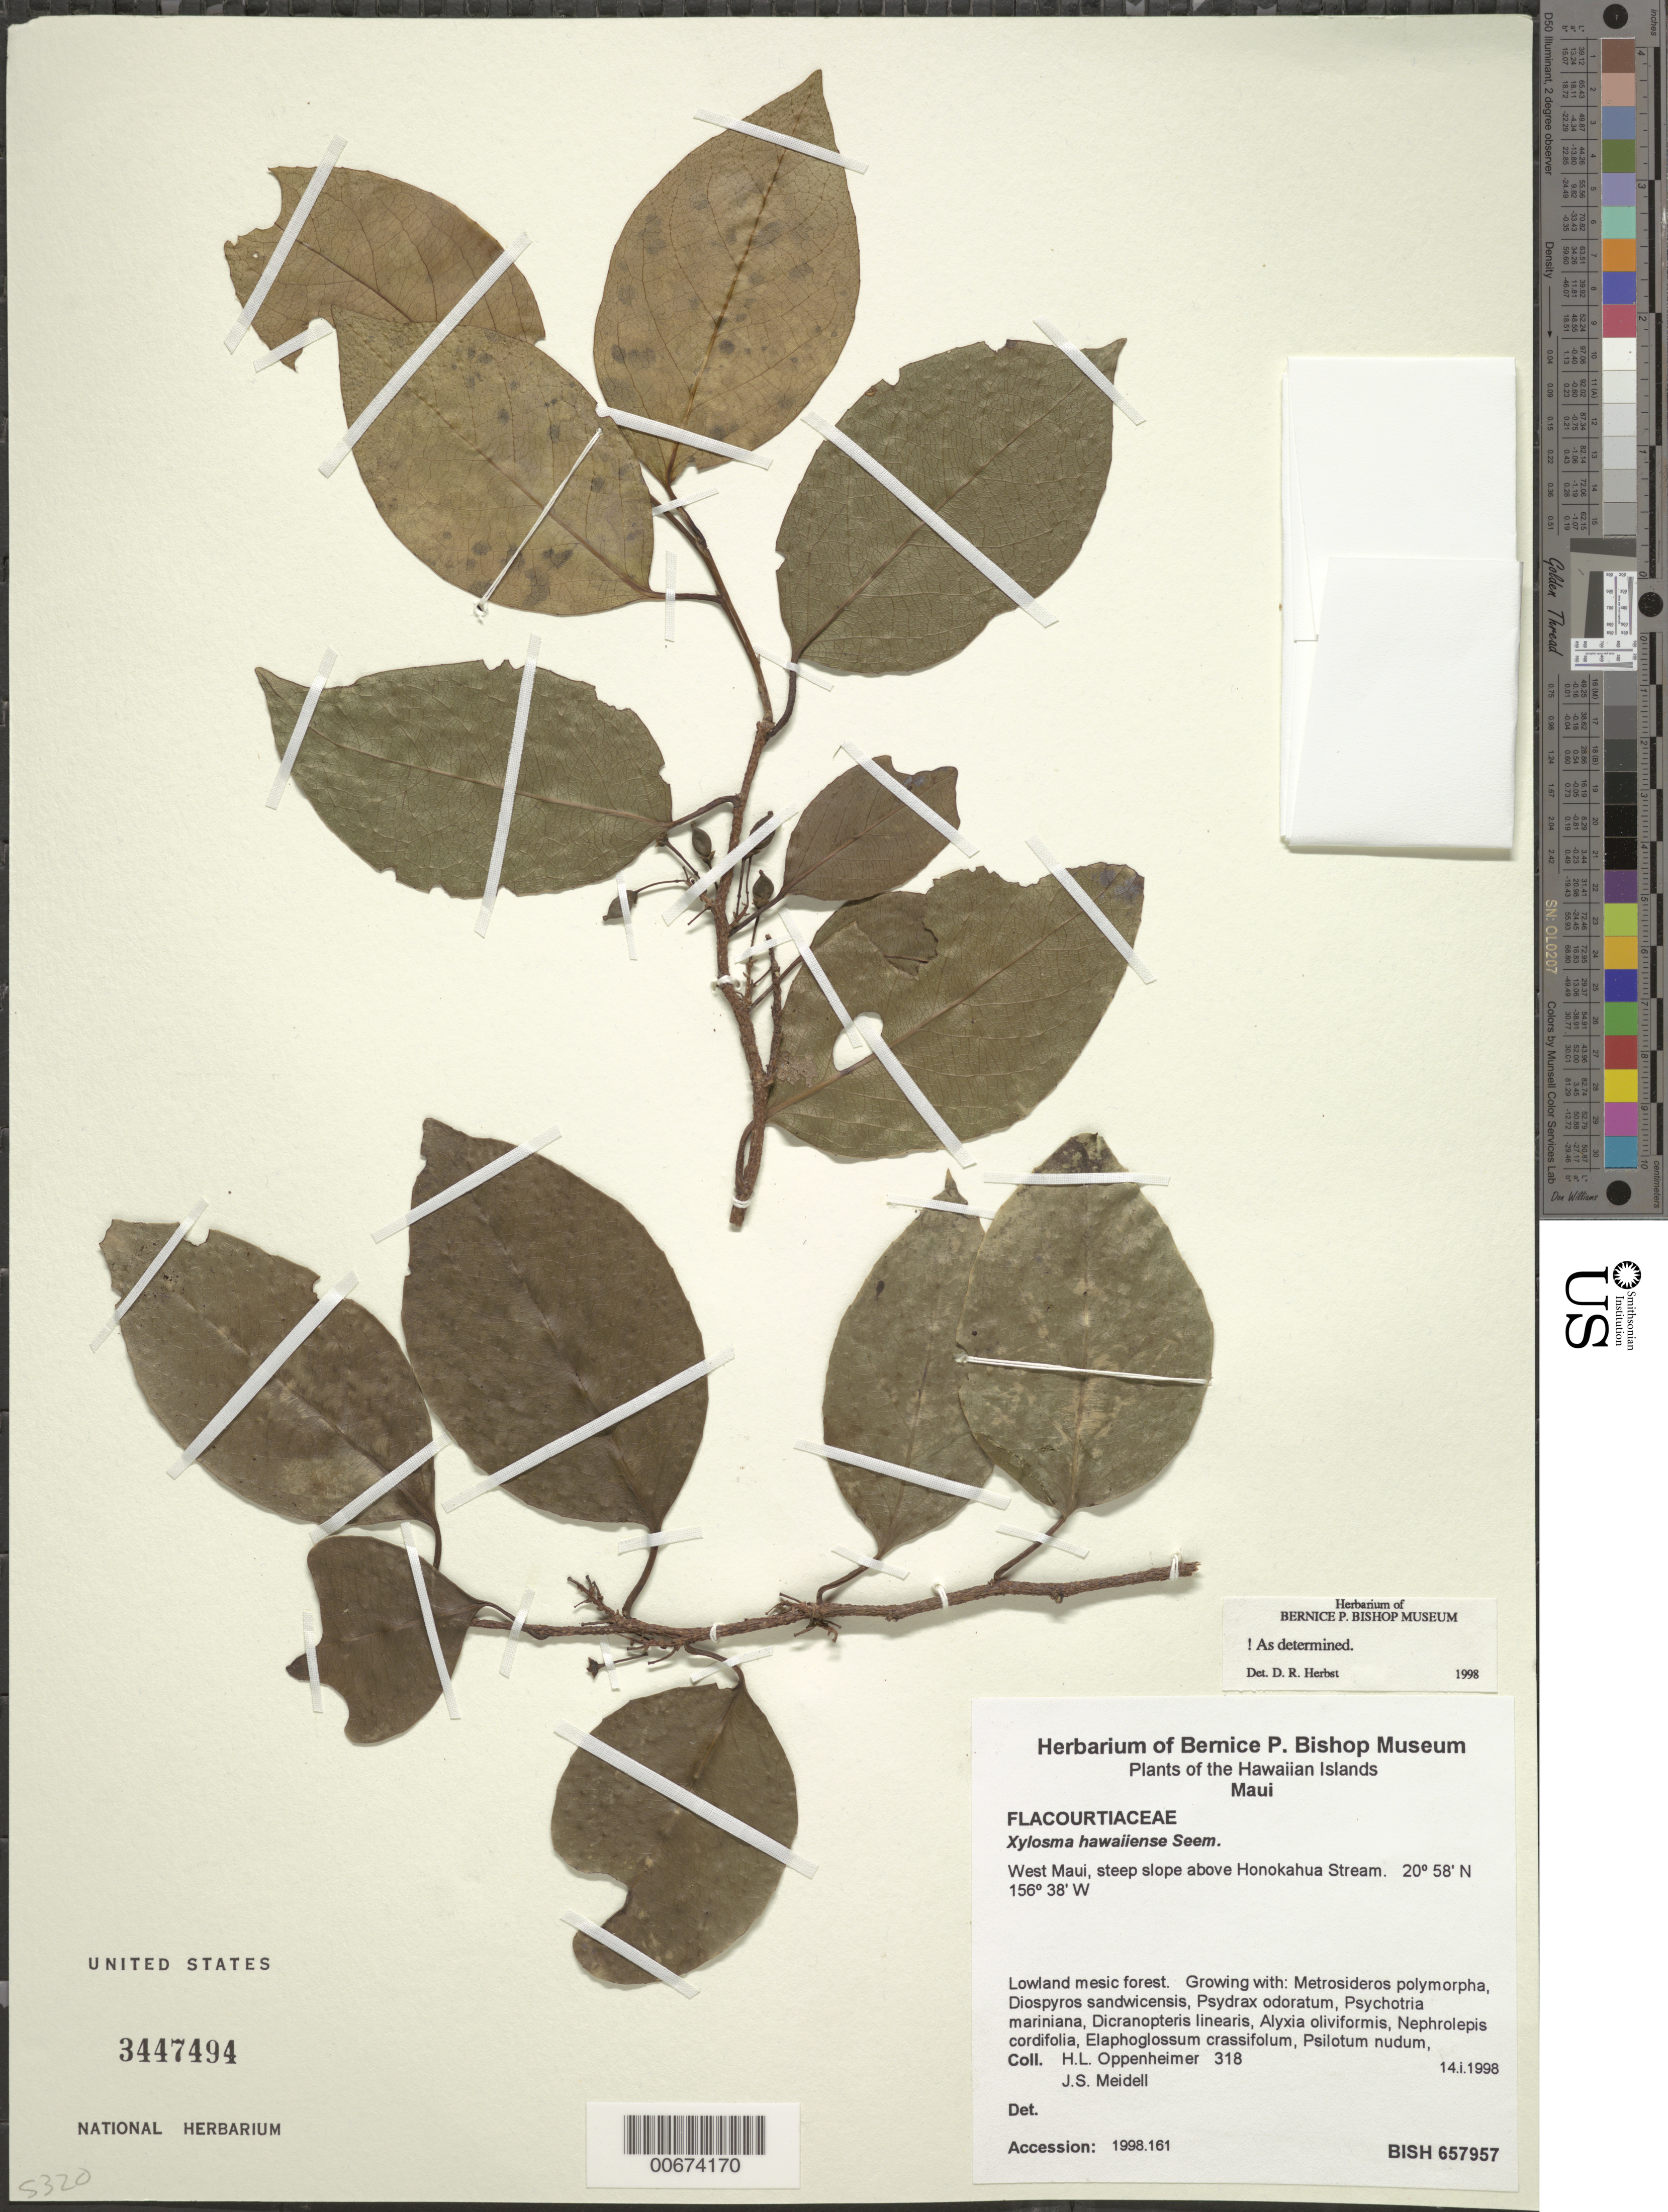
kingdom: Plantae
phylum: Tracheophyta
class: Magnoliopsida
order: Malpighiales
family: Salicaceae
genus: Xylosma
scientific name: Xylosma hawaiensis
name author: Seem.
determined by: Herbst, D. R.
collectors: H. L. Oppenheimer & J. Meidell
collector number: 318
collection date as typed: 14 Jan 1998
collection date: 1998-01-14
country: United States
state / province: Hawaii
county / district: Maui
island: Maui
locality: W Maui, steep slope above Honokahua Stream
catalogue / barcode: US 3447494